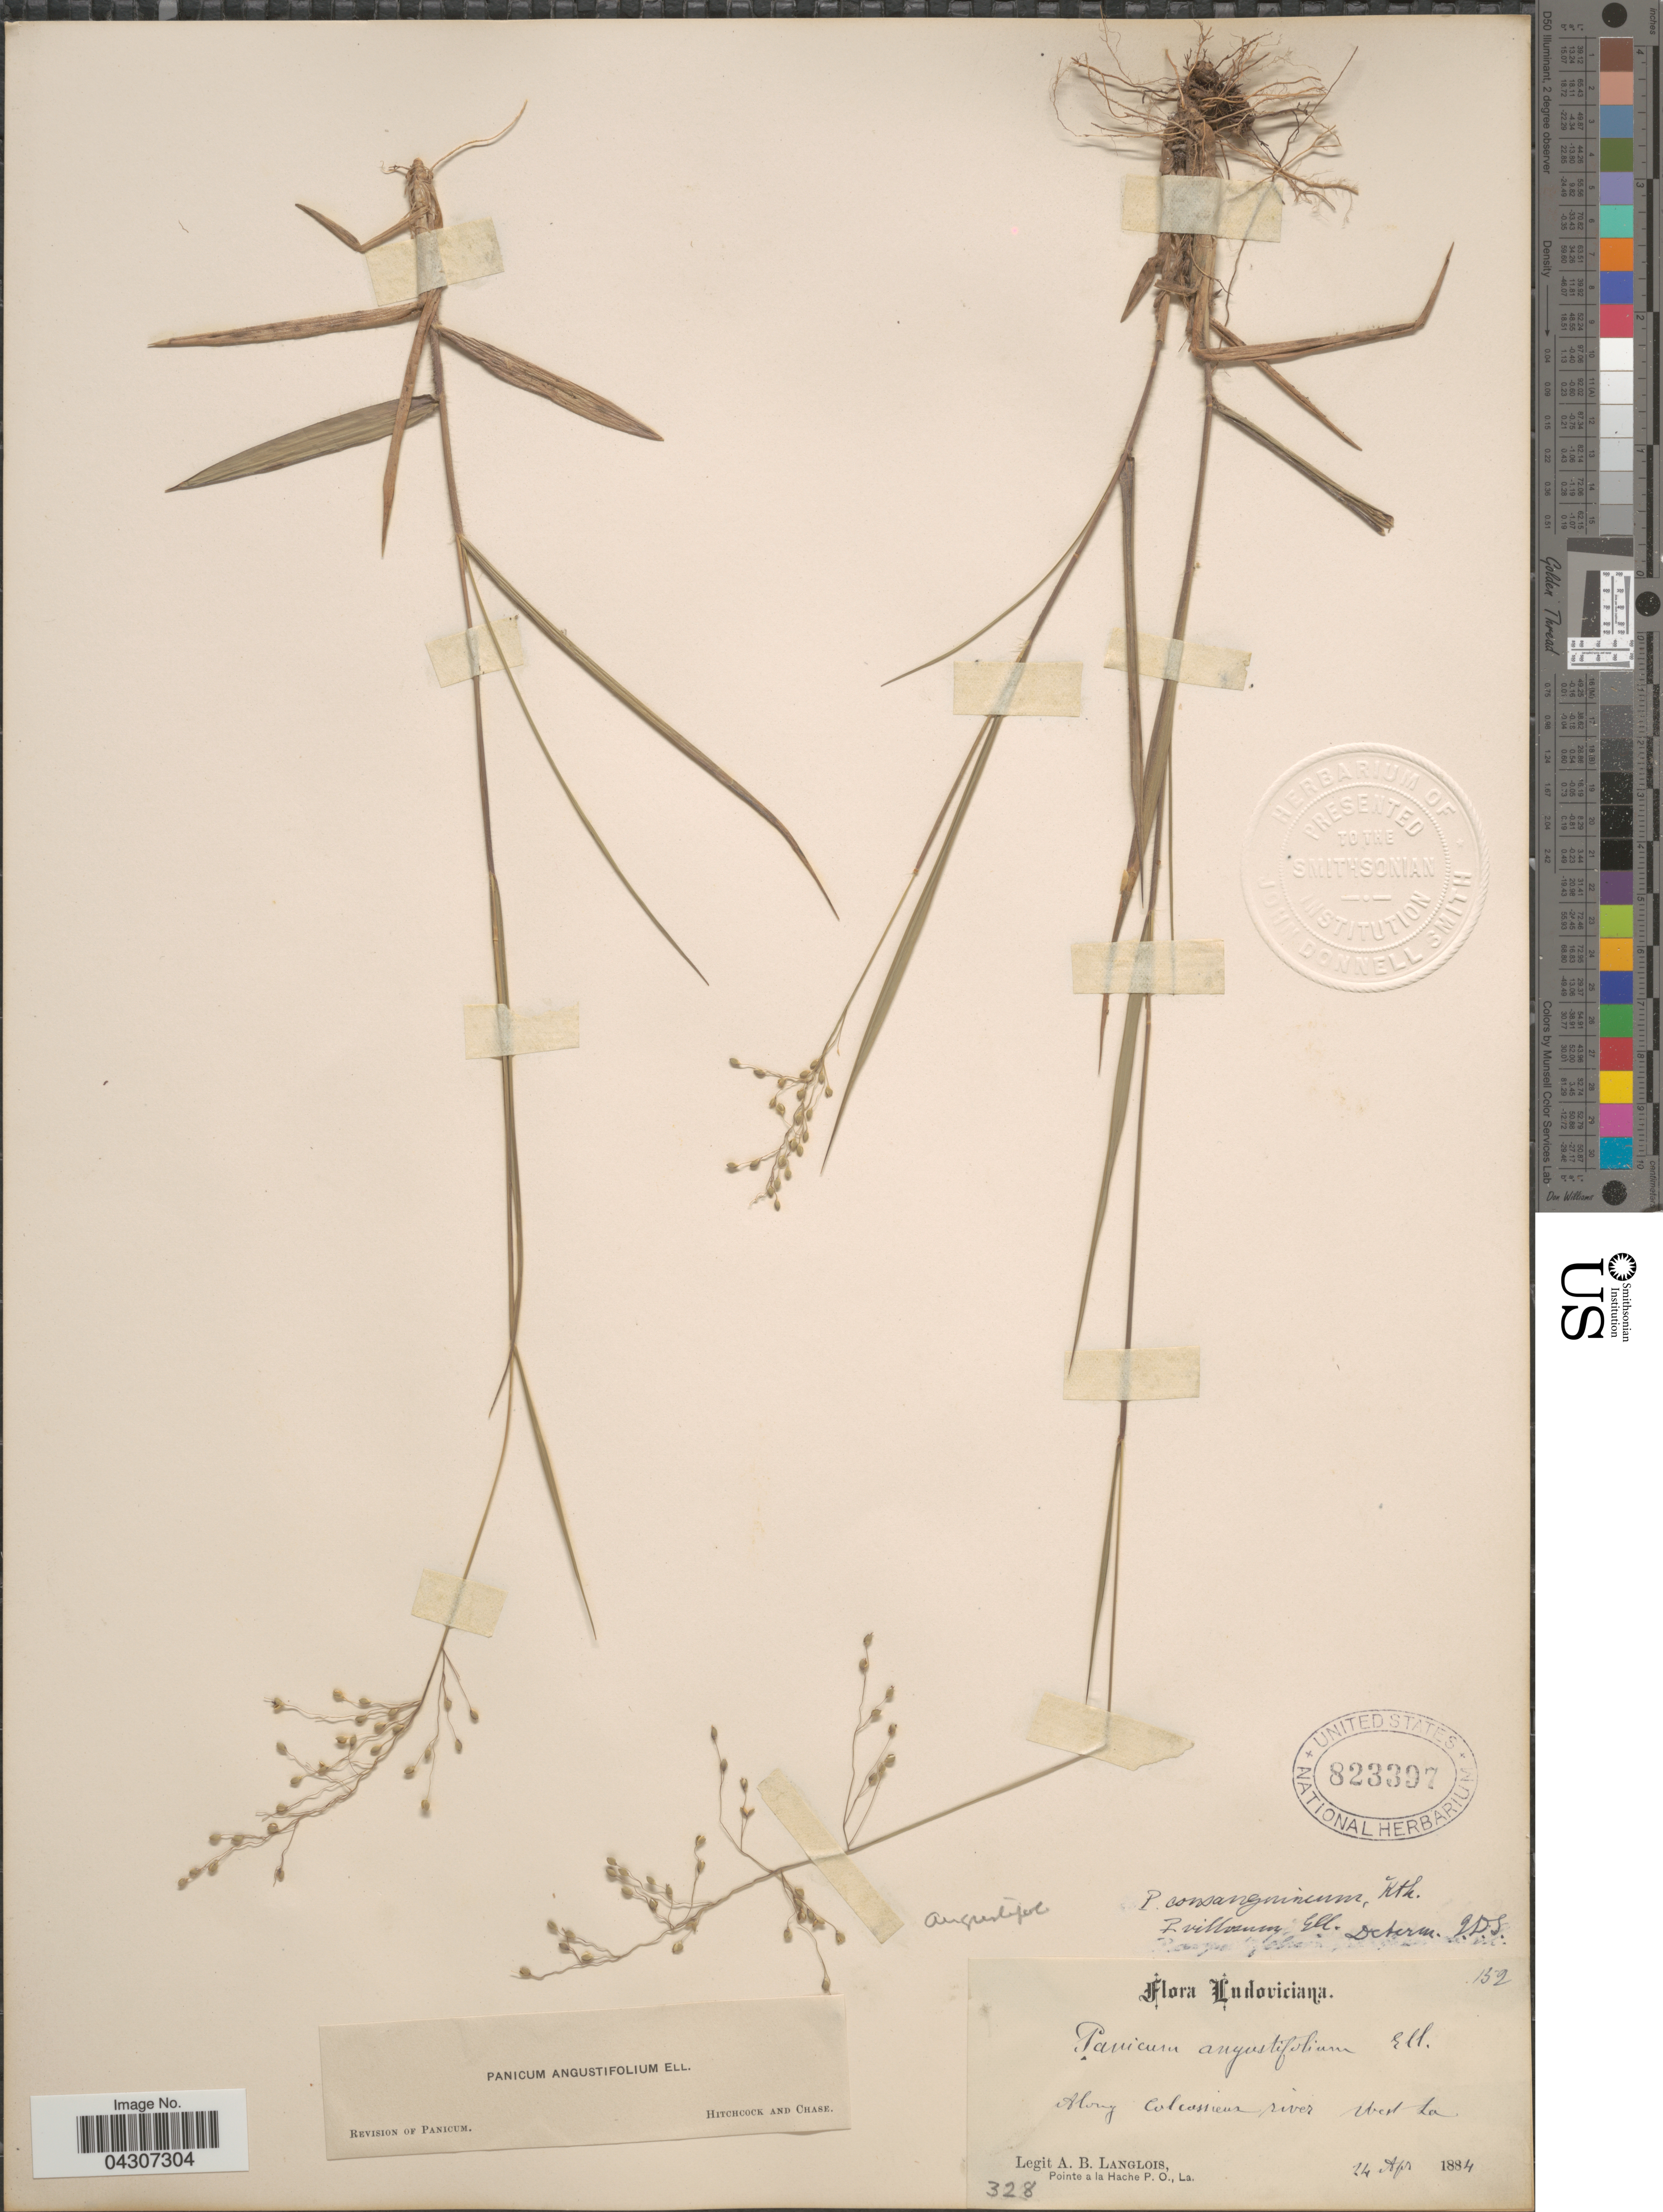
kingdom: Plantae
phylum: Tracheophyta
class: Liliopsida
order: Poales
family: Poaceae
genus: Dichanthelium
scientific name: Dichanthelium aciculare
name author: (Desv. ex Poir.) Gould & C.A. Clark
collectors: A. Langlois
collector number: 328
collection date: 1884-04-24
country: United States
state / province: Louisiana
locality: Ludoviciana. Along Calcassieu river west La.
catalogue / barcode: US 823397